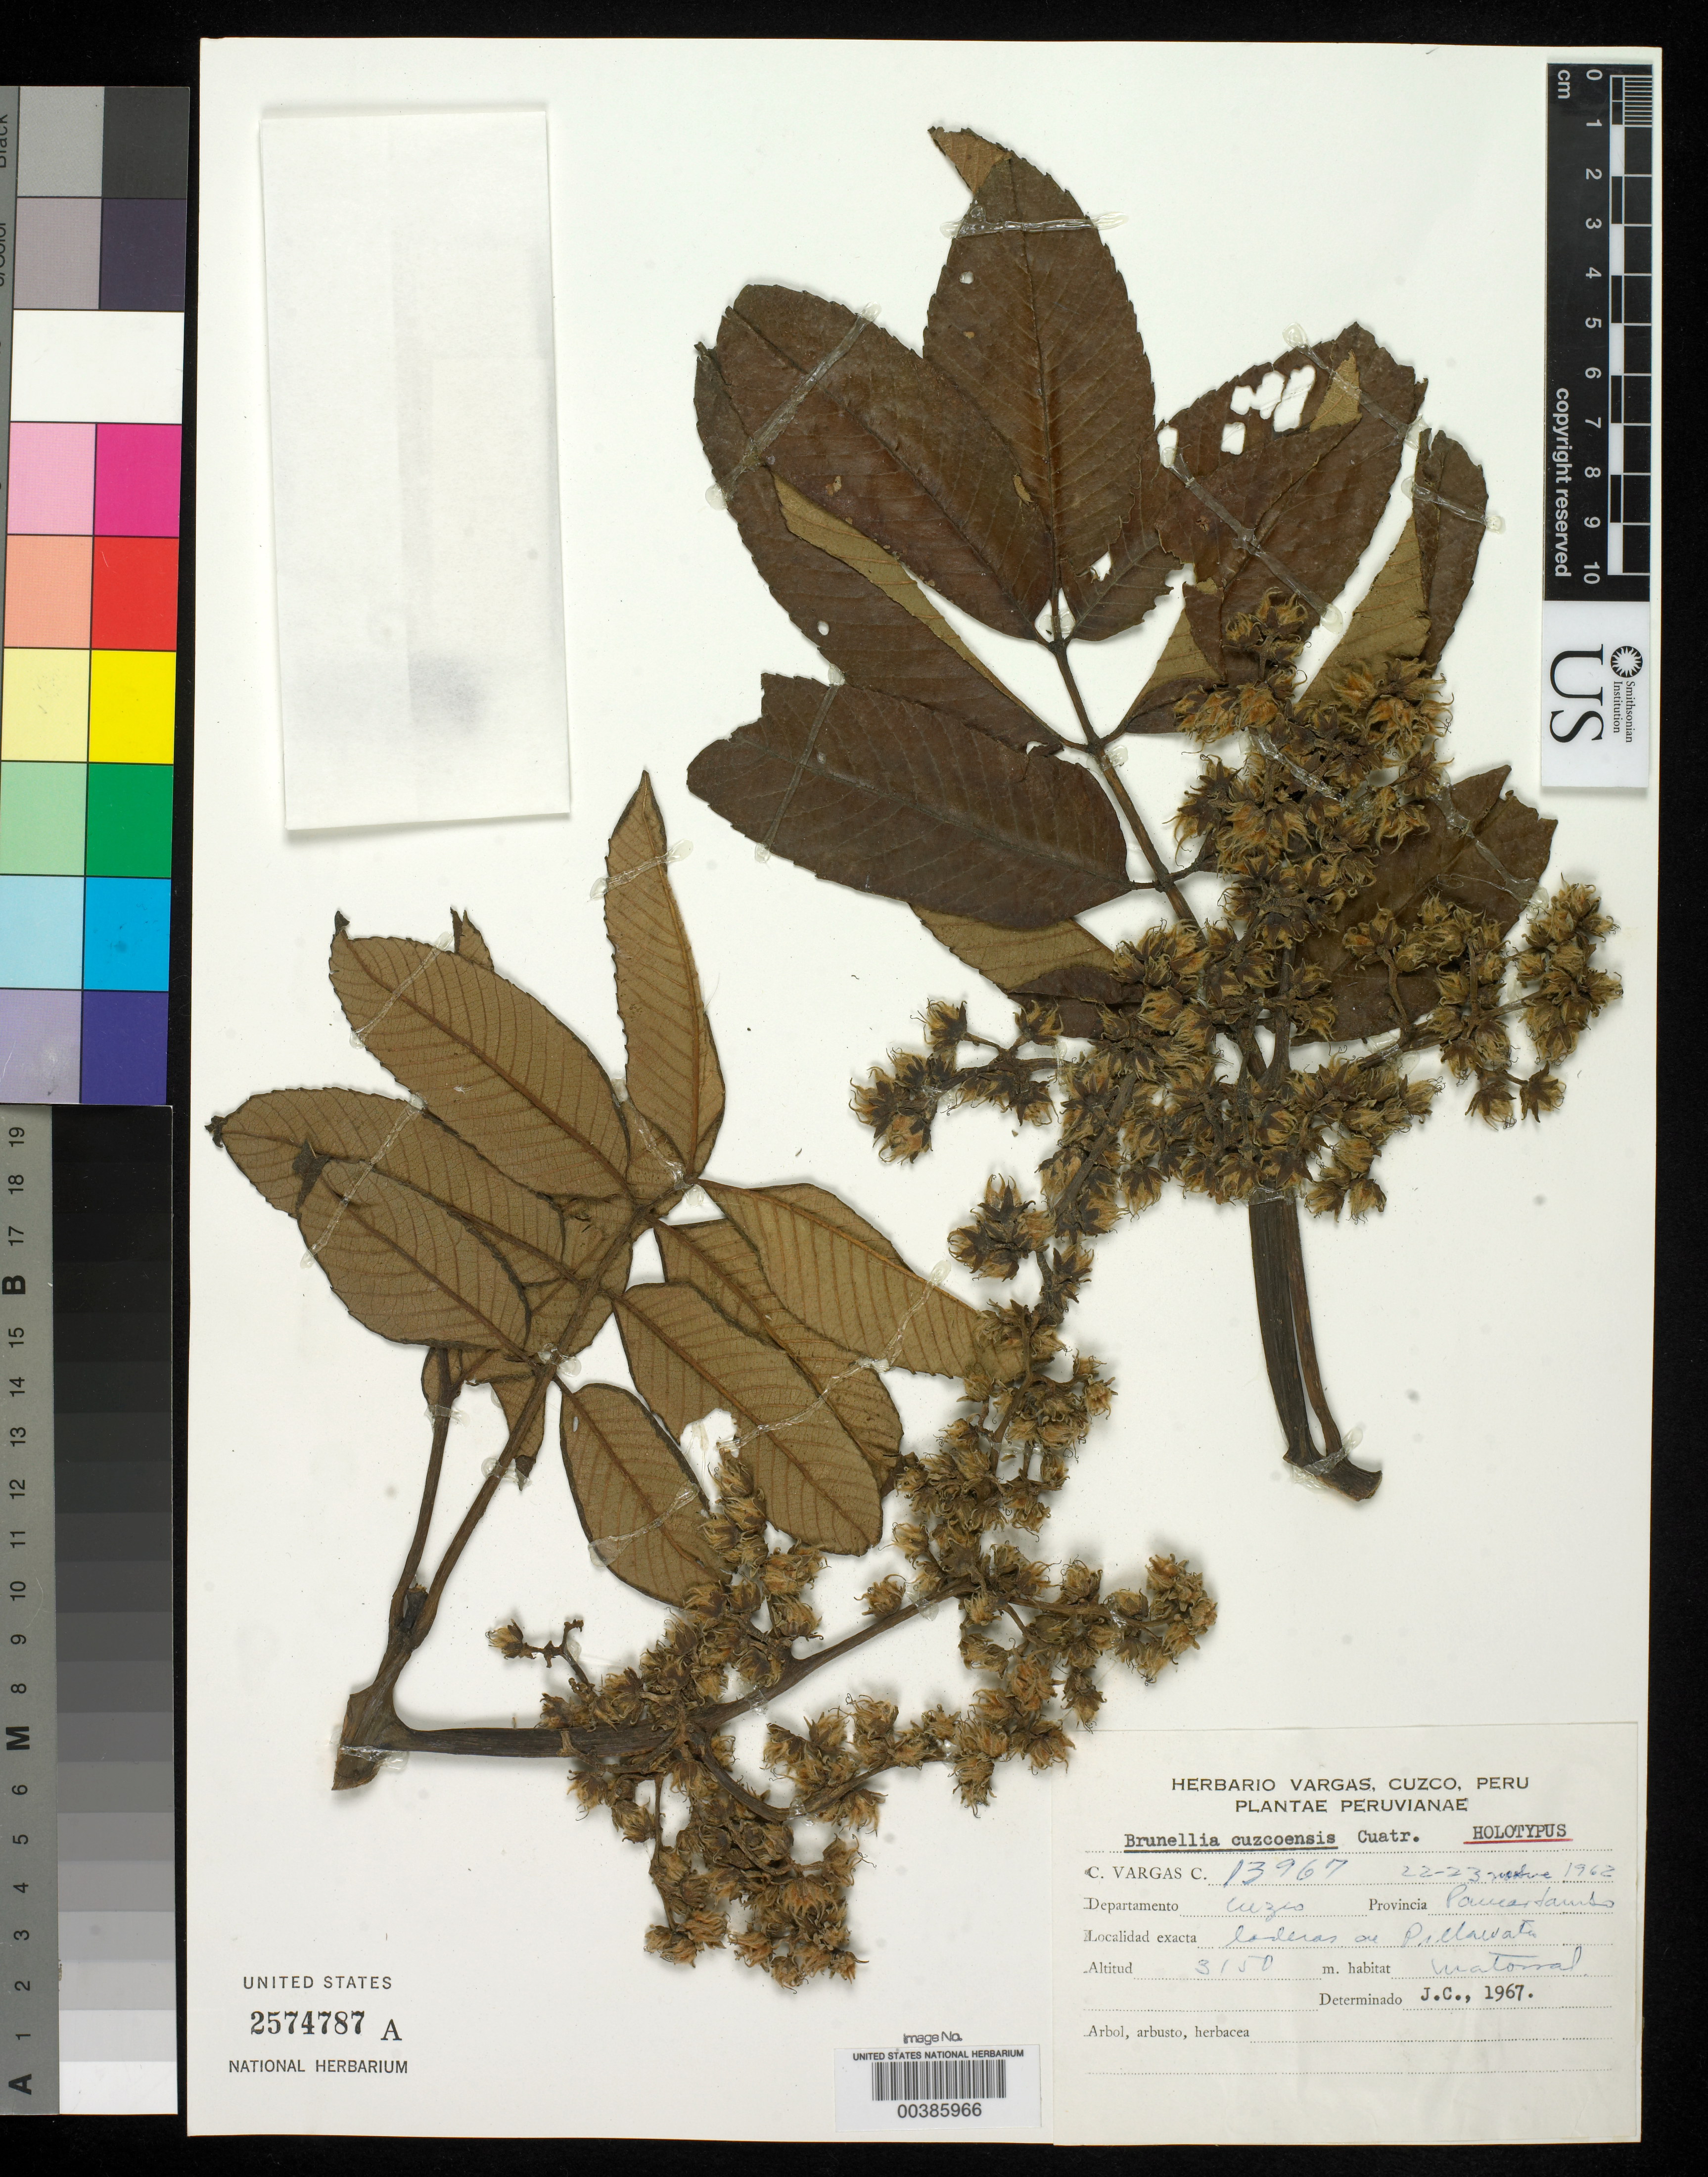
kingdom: Plantae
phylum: Tracheophyta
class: Magnoliopsida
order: Oxalidales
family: Brunelliaceae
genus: Brunellia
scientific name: Brunellia cuzcoensis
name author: Cuatrec.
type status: Holotype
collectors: C. Vargas Calderón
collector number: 13967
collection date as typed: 22 Sep 1962 to 23 Sep 1962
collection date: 1962-09-22/1962-09-23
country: Peru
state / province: Cusco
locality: Vargas, laderas de Pillawata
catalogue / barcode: US 2574787A